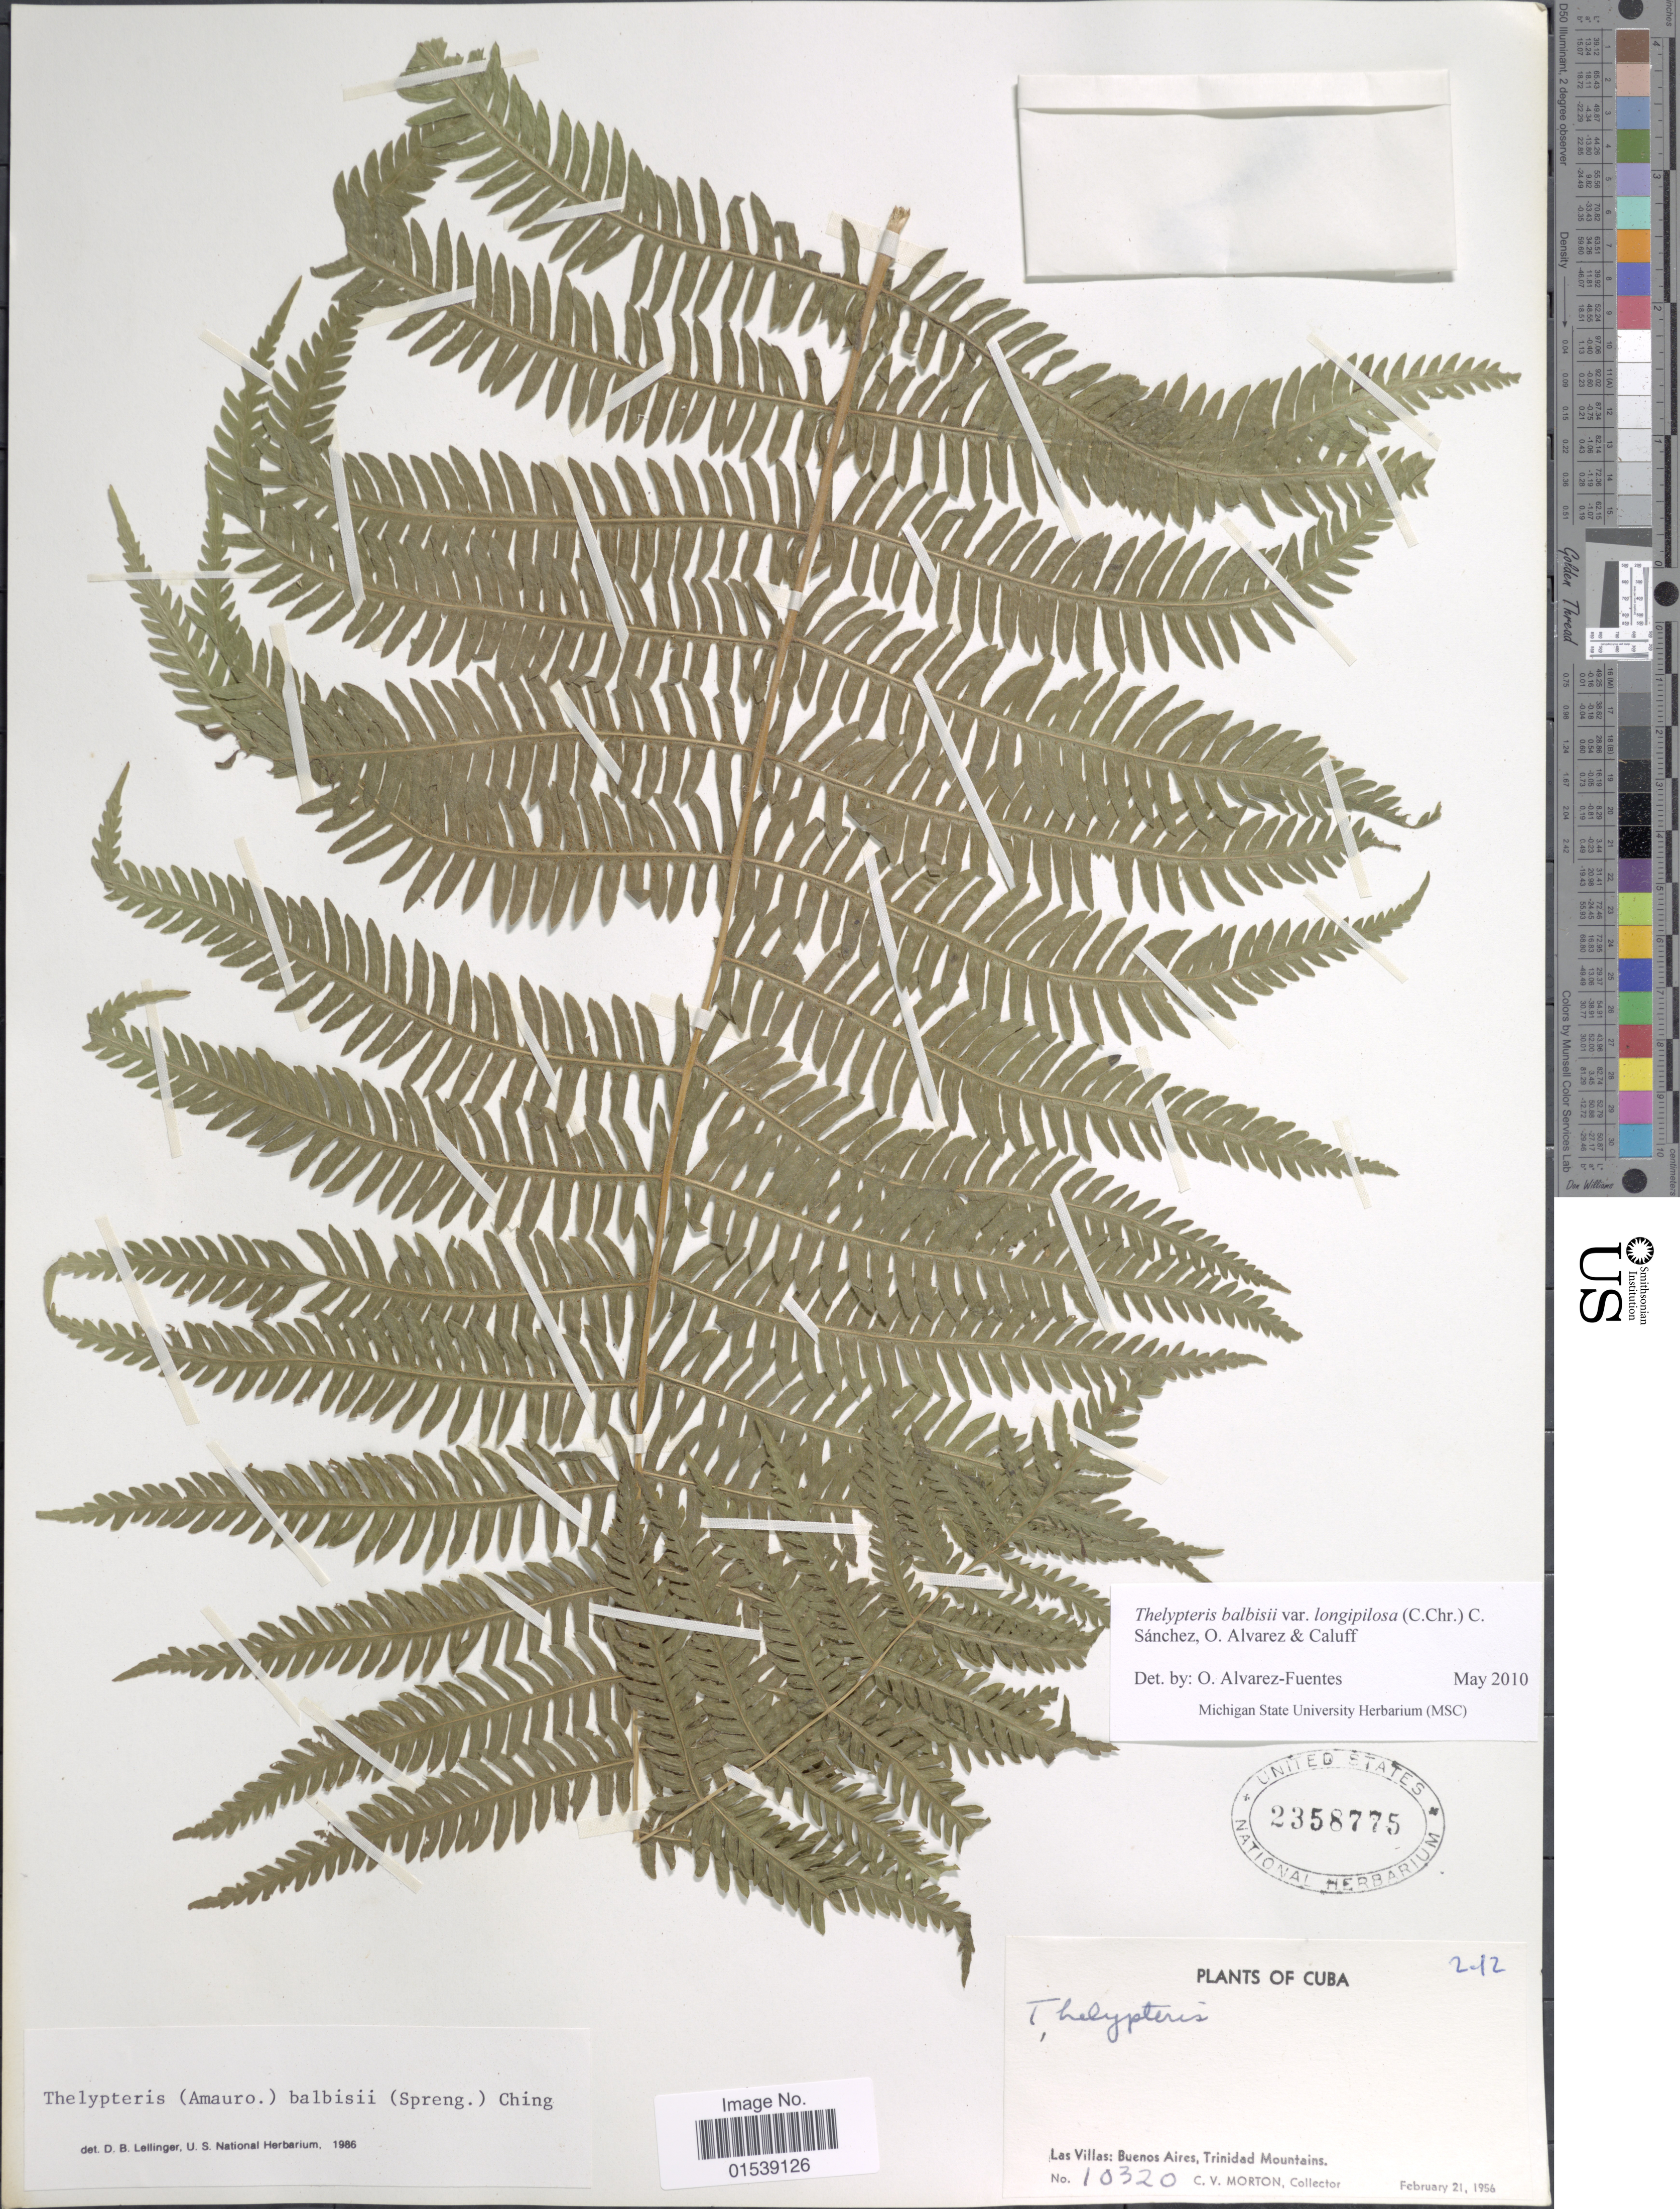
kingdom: Plantae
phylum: Tracheophyta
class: Polypodiopsida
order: Polypodiales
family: Thelypteridaceae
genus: Amauropelta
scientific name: Amauropelta balbisii (Spreng.) comb. nov., ined. 2015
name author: (Spreng.)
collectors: C. V. Morton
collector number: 10320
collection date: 1956-02-21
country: Cuba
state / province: Las Villas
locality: Las Villas: Buenos Aires, Trinidad Mountains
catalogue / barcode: US 2358775